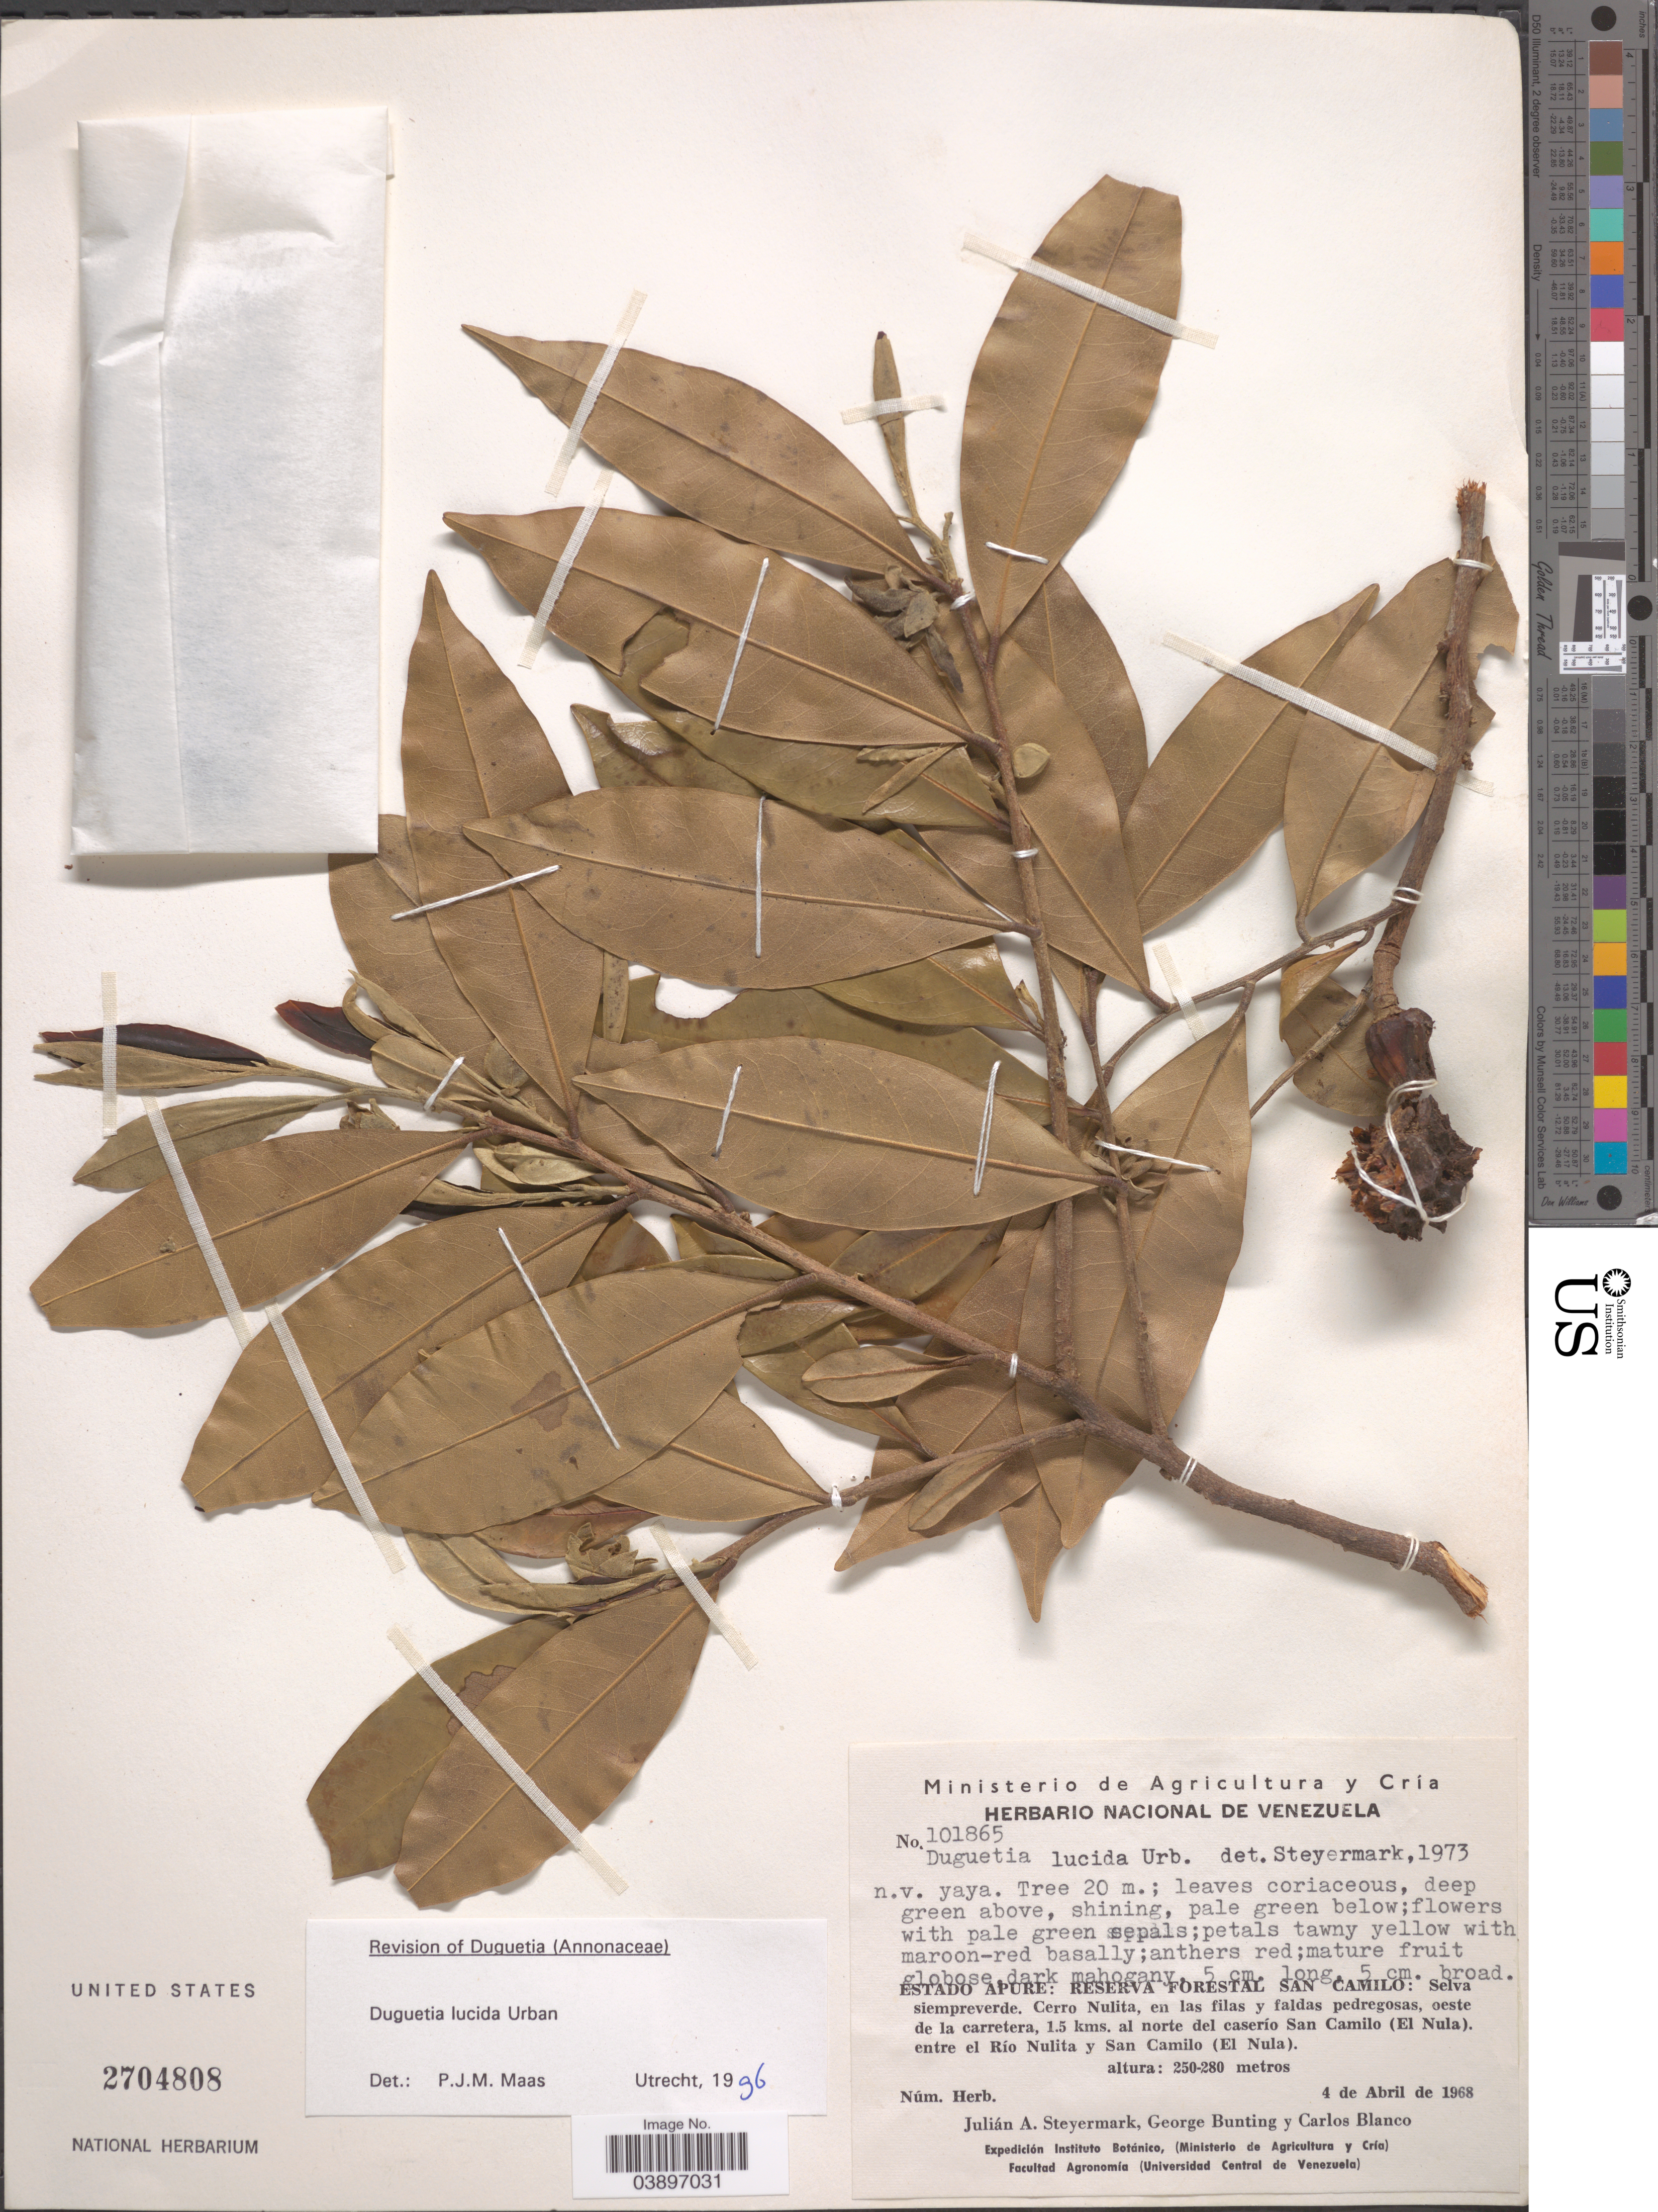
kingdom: Plantae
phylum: Tracheophyta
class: Magnoliopsida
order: Magnoliales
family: Annonaceae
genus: Duguetia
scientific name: Duguetia lucida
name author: Urb.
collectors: J. Steyermark, G. S. Bunting & C. Blanco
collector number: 101865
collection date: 1968-04-04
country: Venezuela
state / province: Apure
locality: Reserva Forestal San Camilo: Selve siempreverde. Cerro Nulita, en las filas y faldas pedregosas, oeste de la carretera, 1.5 kms. al norte del caserio San Camilo (El Nula). entre el Río Nulita y San Camilo (El Nula).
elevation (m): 250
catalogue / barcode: US 2704808